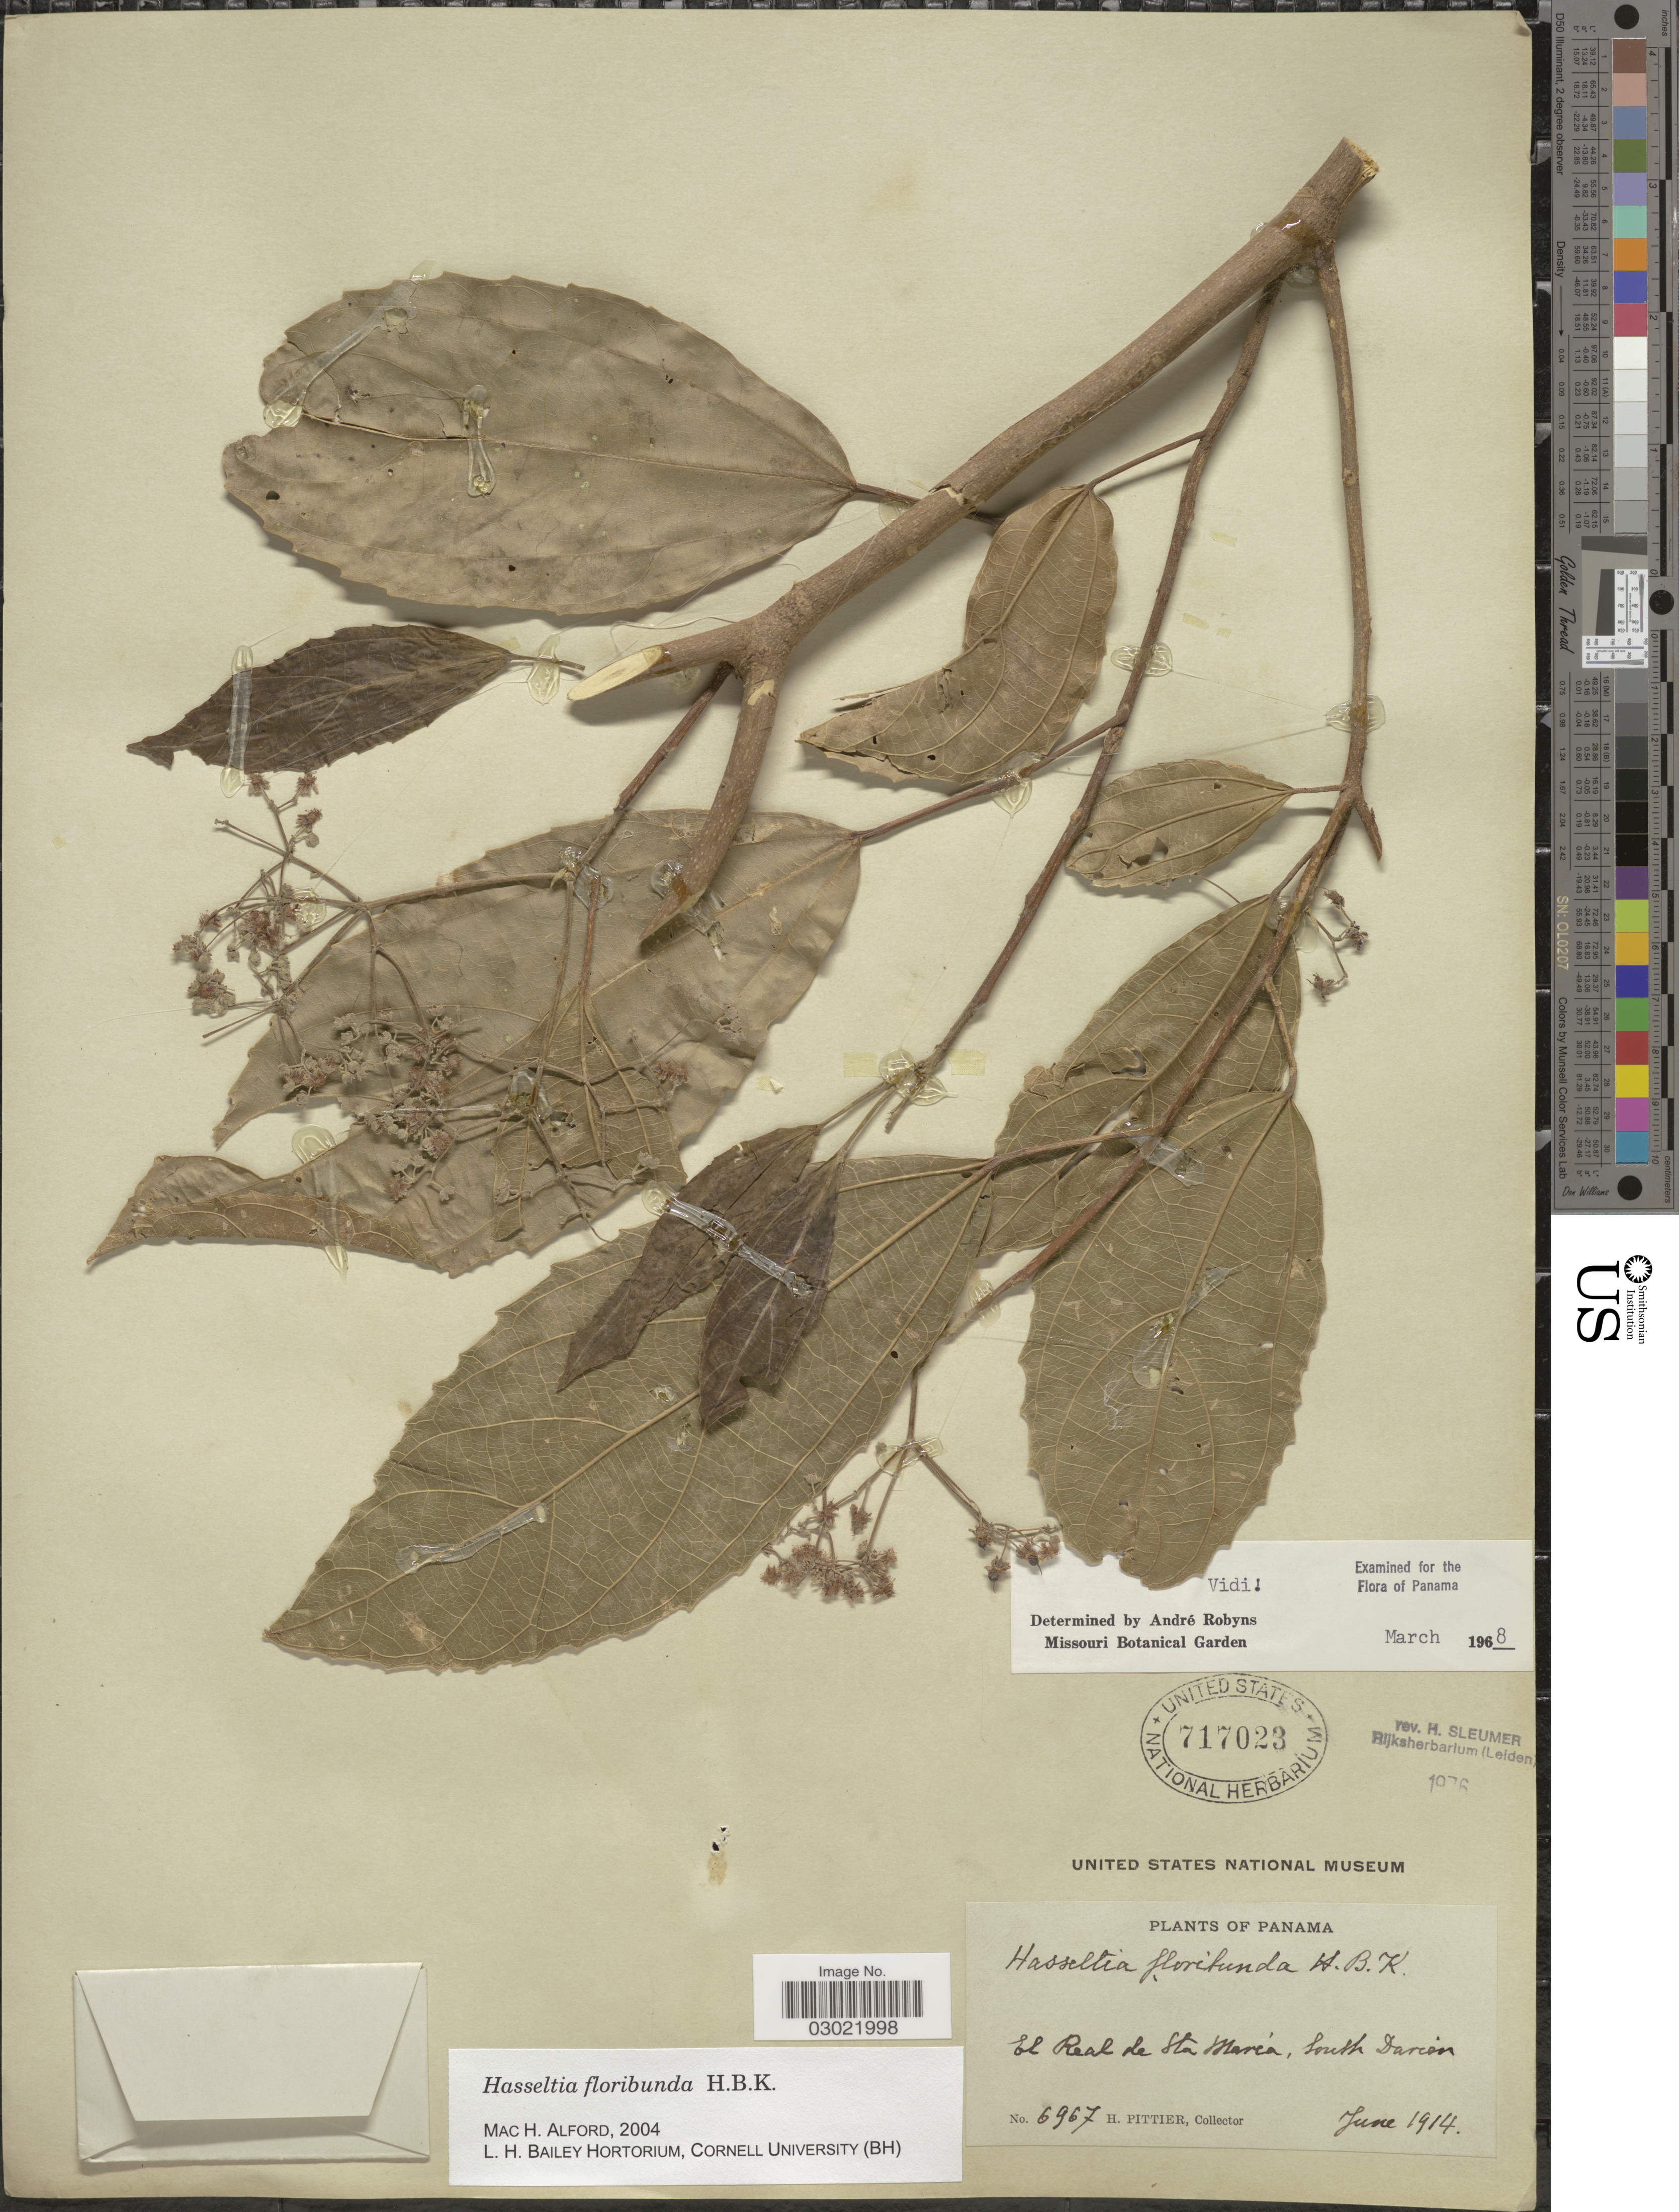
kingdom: Plantae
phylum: Tracheophyta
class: Magnoliopsida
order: Malpighiales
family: Salicaceae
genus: Hasseltia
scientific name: Hasseltia floribunda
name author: Kunth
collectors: H. F. Pittier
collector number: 6967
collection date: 1914-06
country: Panama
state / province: Darién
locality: El Real de Sta Maria, South Darien.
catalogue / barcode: US 717023